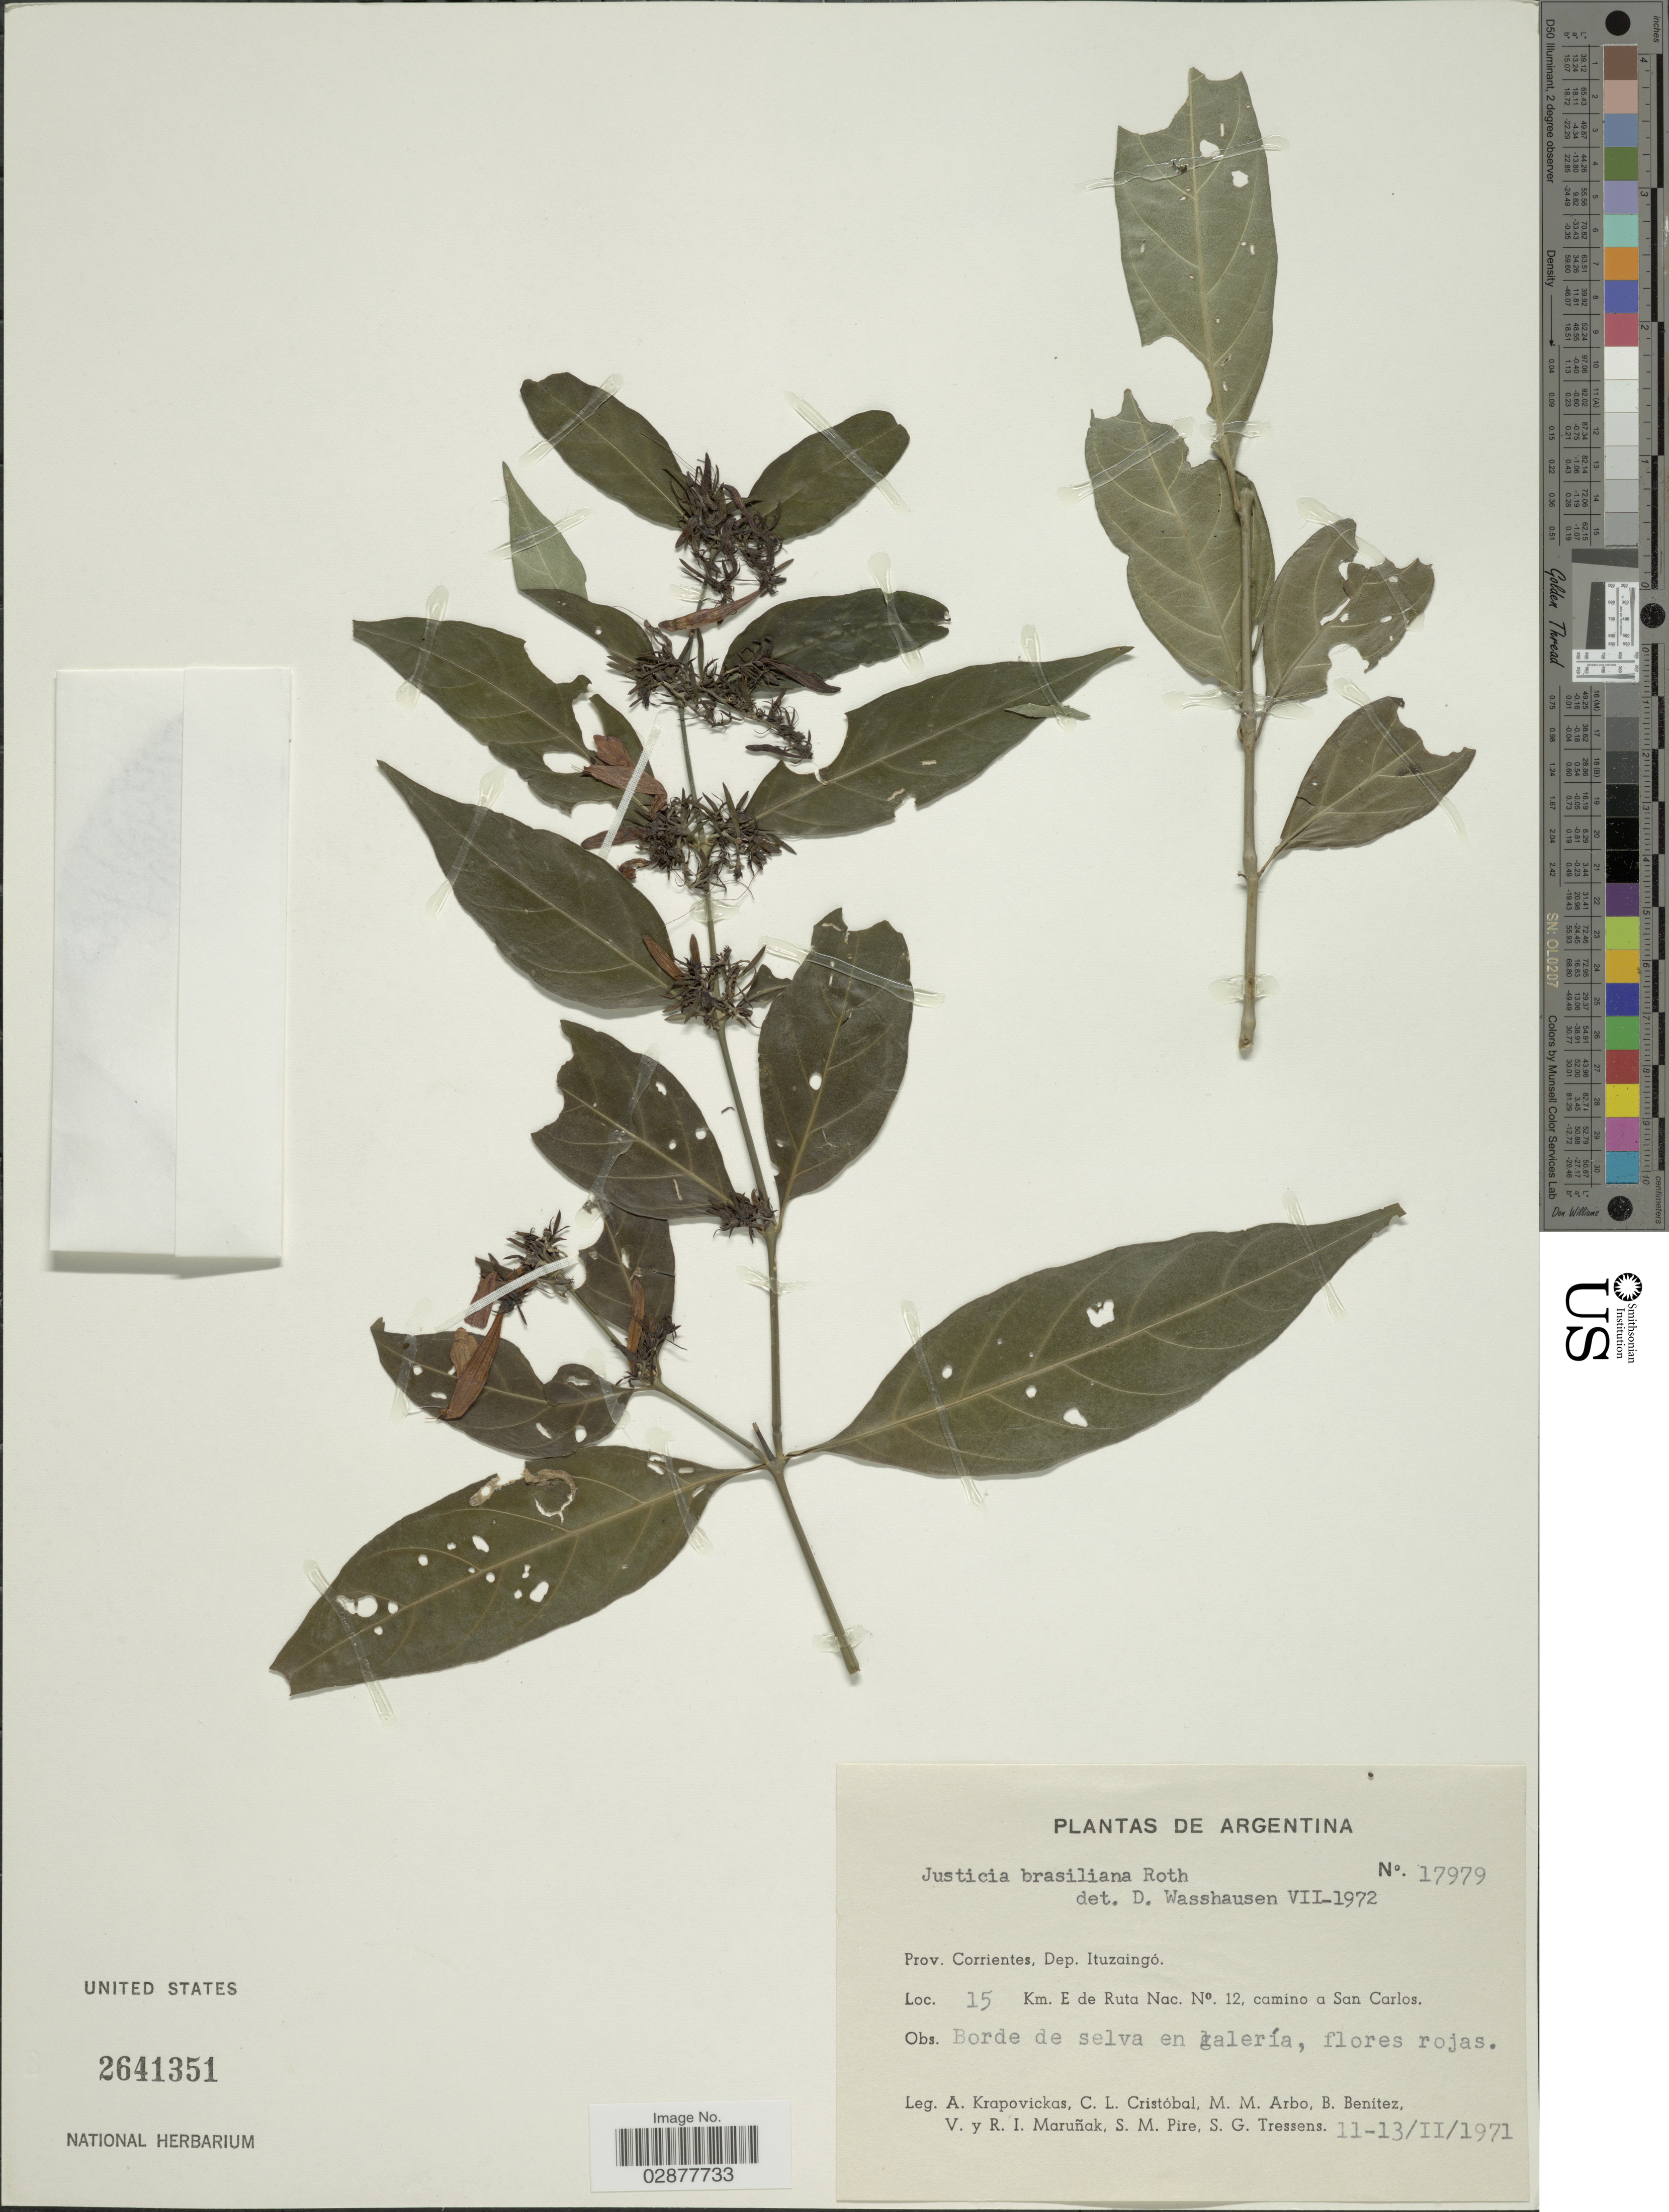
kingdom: Plantae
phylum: Tracheophyta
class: Magnoliopsida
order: Lamiales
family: Acanthaceae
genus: Justicia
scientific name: Justicia brasiliana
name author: Roth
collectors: A. Krapovickas, C. L. Cristóbal, M. M. Arbo, B. Benítez & et al.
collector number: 17979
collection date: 1971-02-11/1971-02-13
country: Argentina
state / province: Corrientes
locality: Prov. Corrientes, Dep. Ituzaingó. 15 Km. E de Ruta Nac. N°. 12, camino a San Carlos.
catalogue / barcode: US 2641351